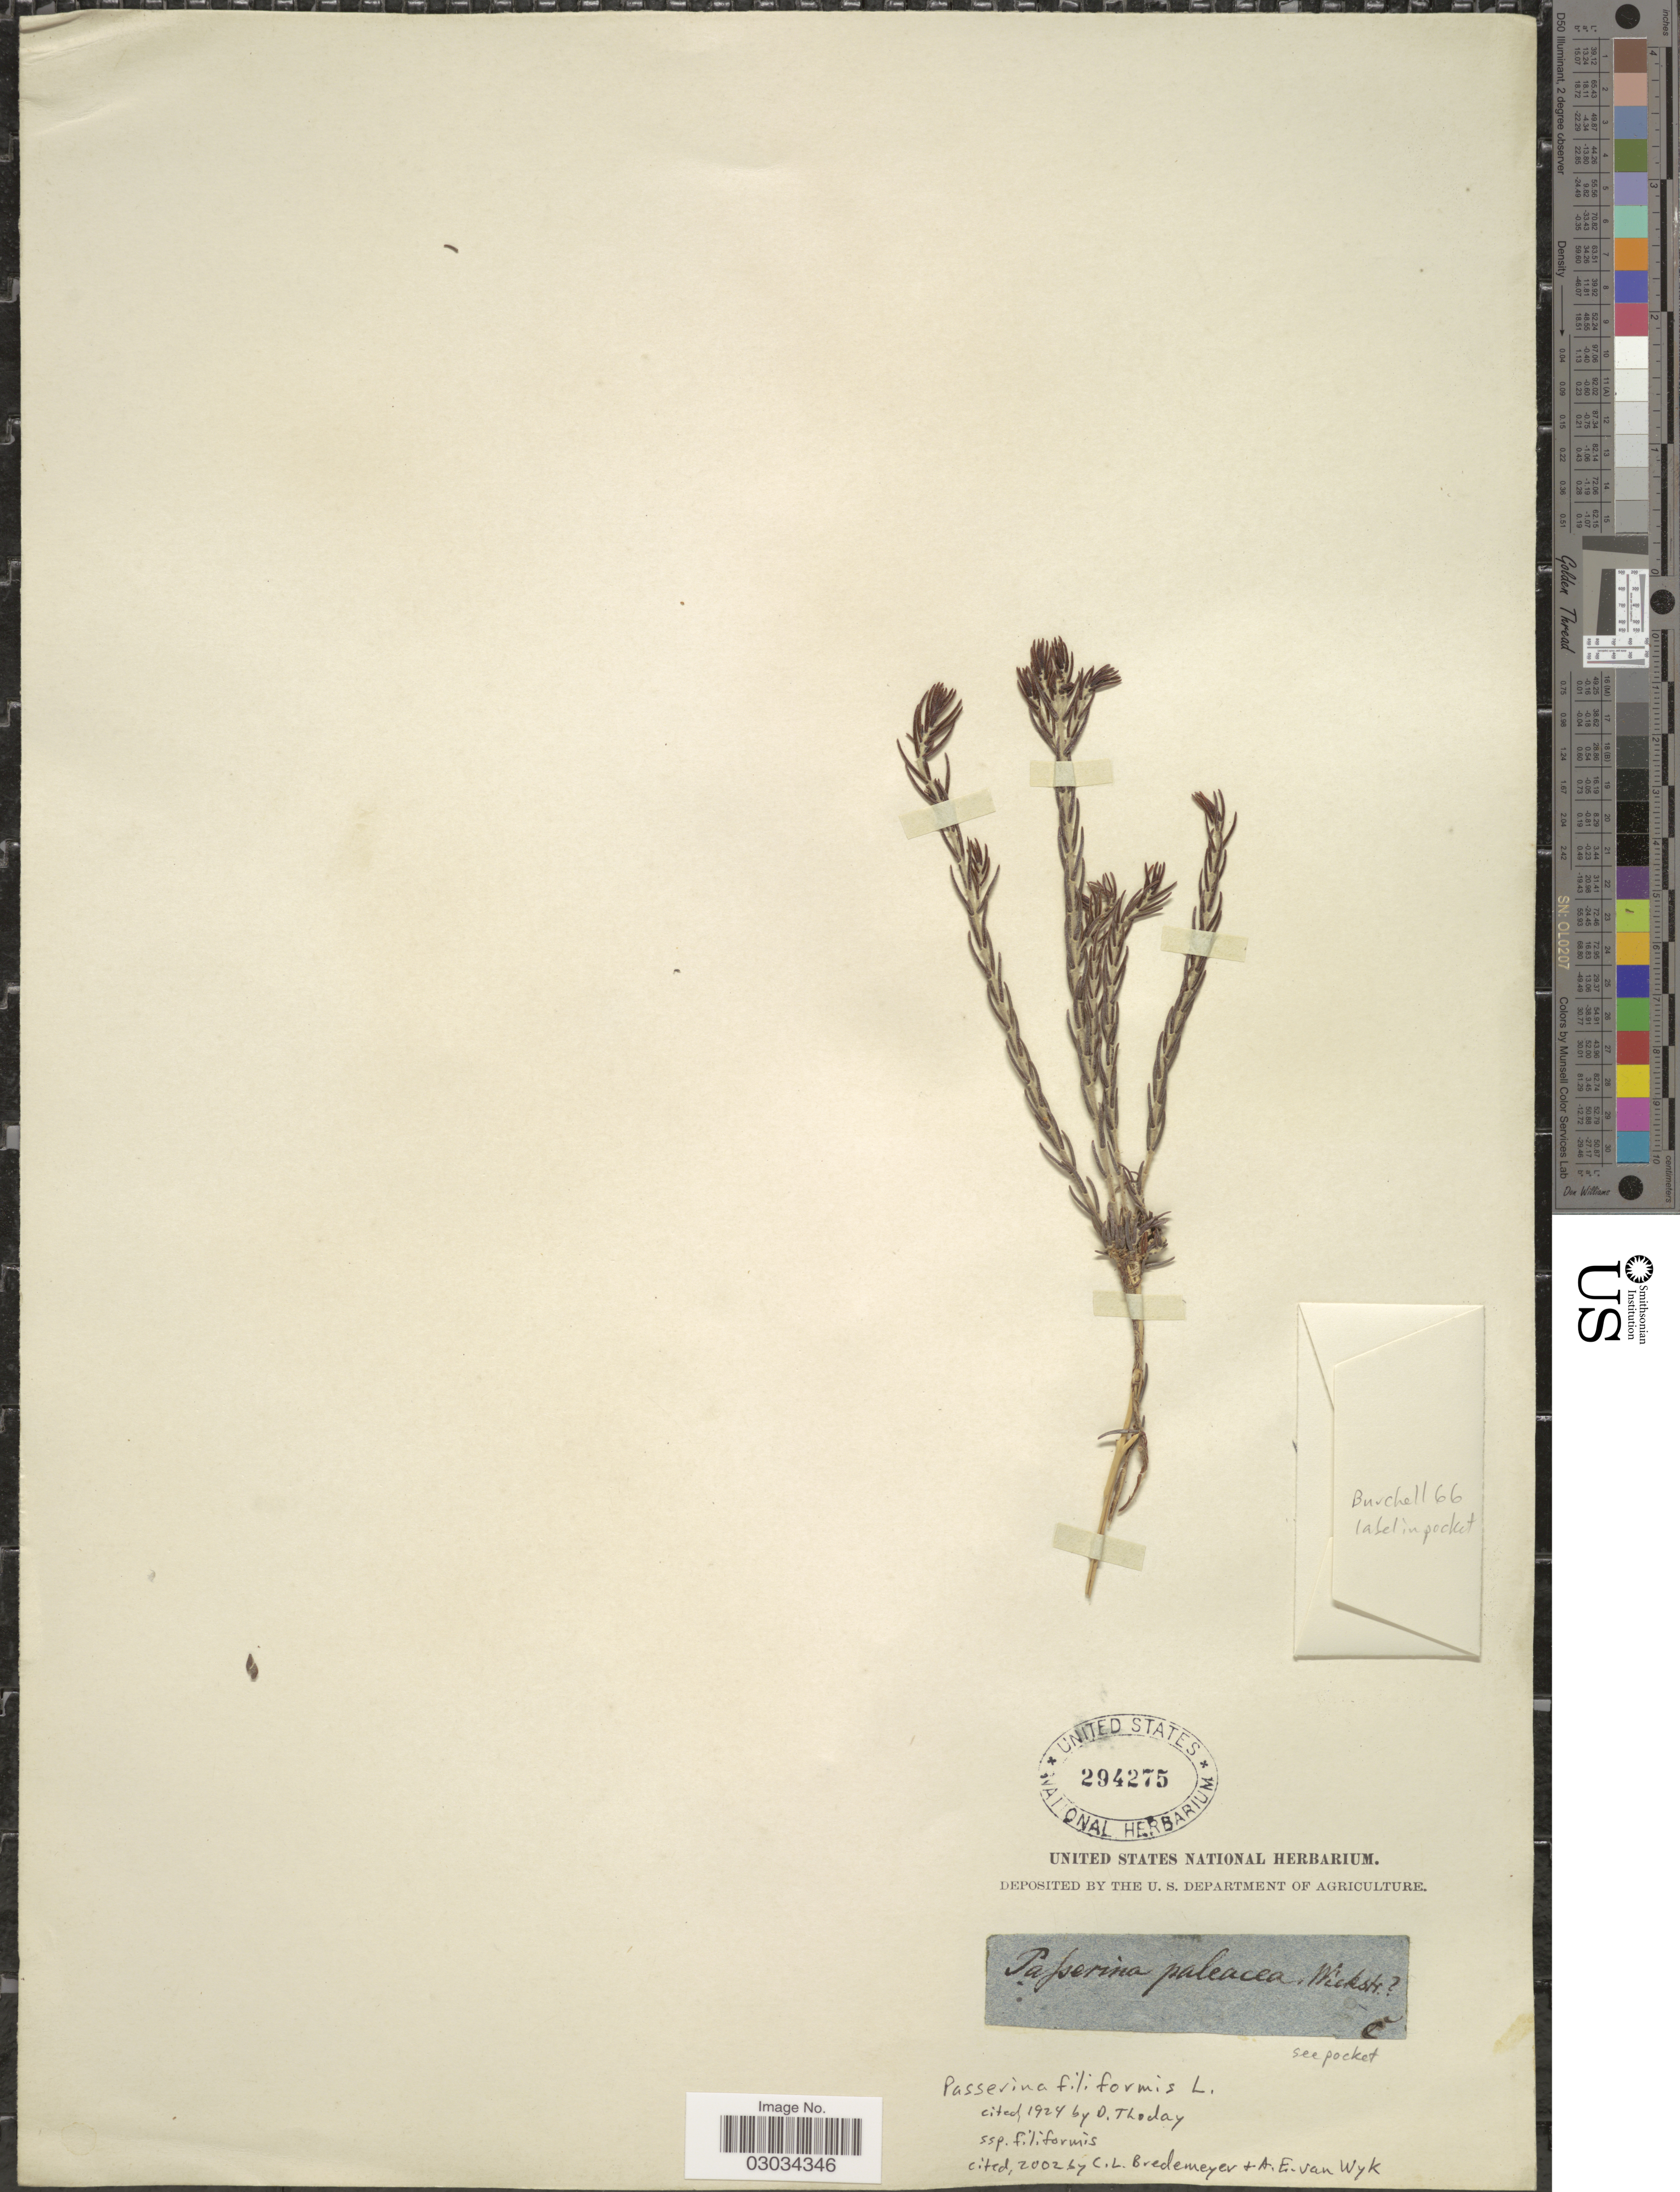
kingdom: Plantae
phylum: Tracheophyta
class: Magnoliopsida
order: Malvales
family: Thymelaeaceae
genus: Passerina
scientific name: Passerina filiformis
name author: L.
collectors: ex herb. United States National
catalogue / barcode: US 294275